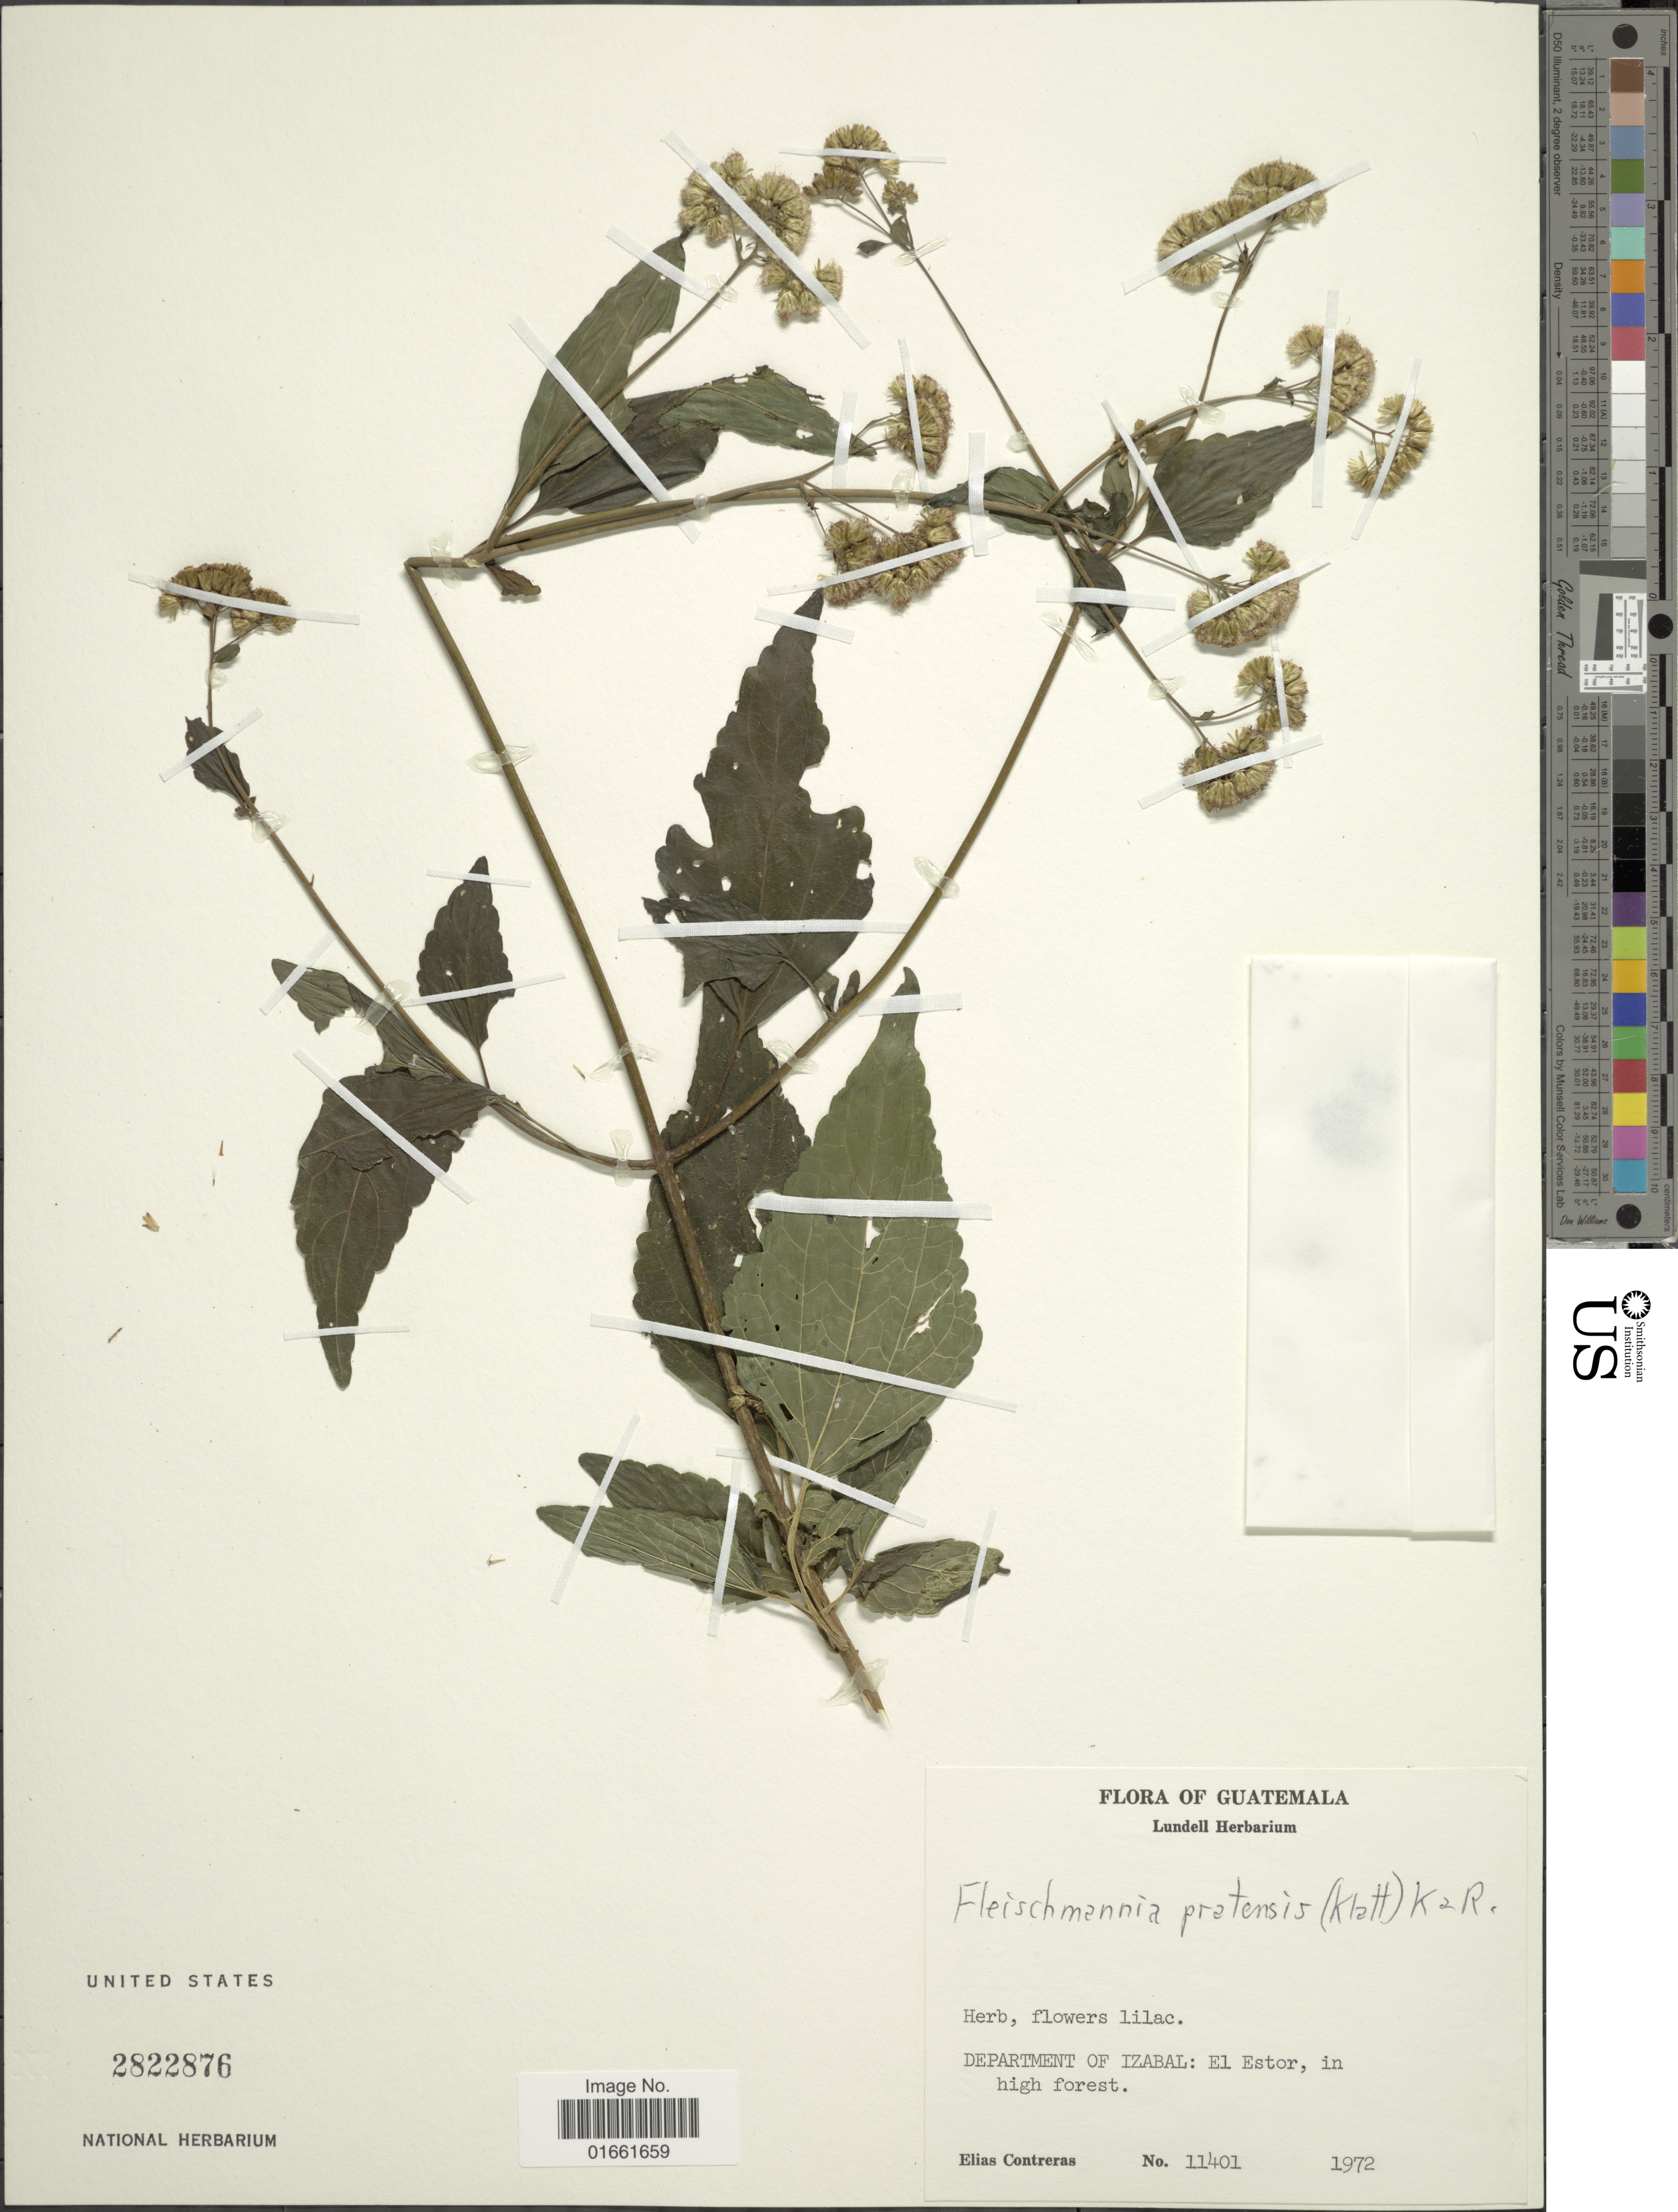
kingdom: Plantae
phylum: Tracheophyta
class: Magnoliopsida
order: Asterales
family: Asteraceae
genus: Fleischmannia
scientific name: Fleischmannia pratensis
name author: (Klatt) R.M. King & H. Rob.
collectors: E. Contreras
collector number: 11401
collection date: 1972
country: Guatemala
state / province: Izabal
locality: Department of Izabal : El Estor, in high forest.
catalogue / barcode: US 2822876